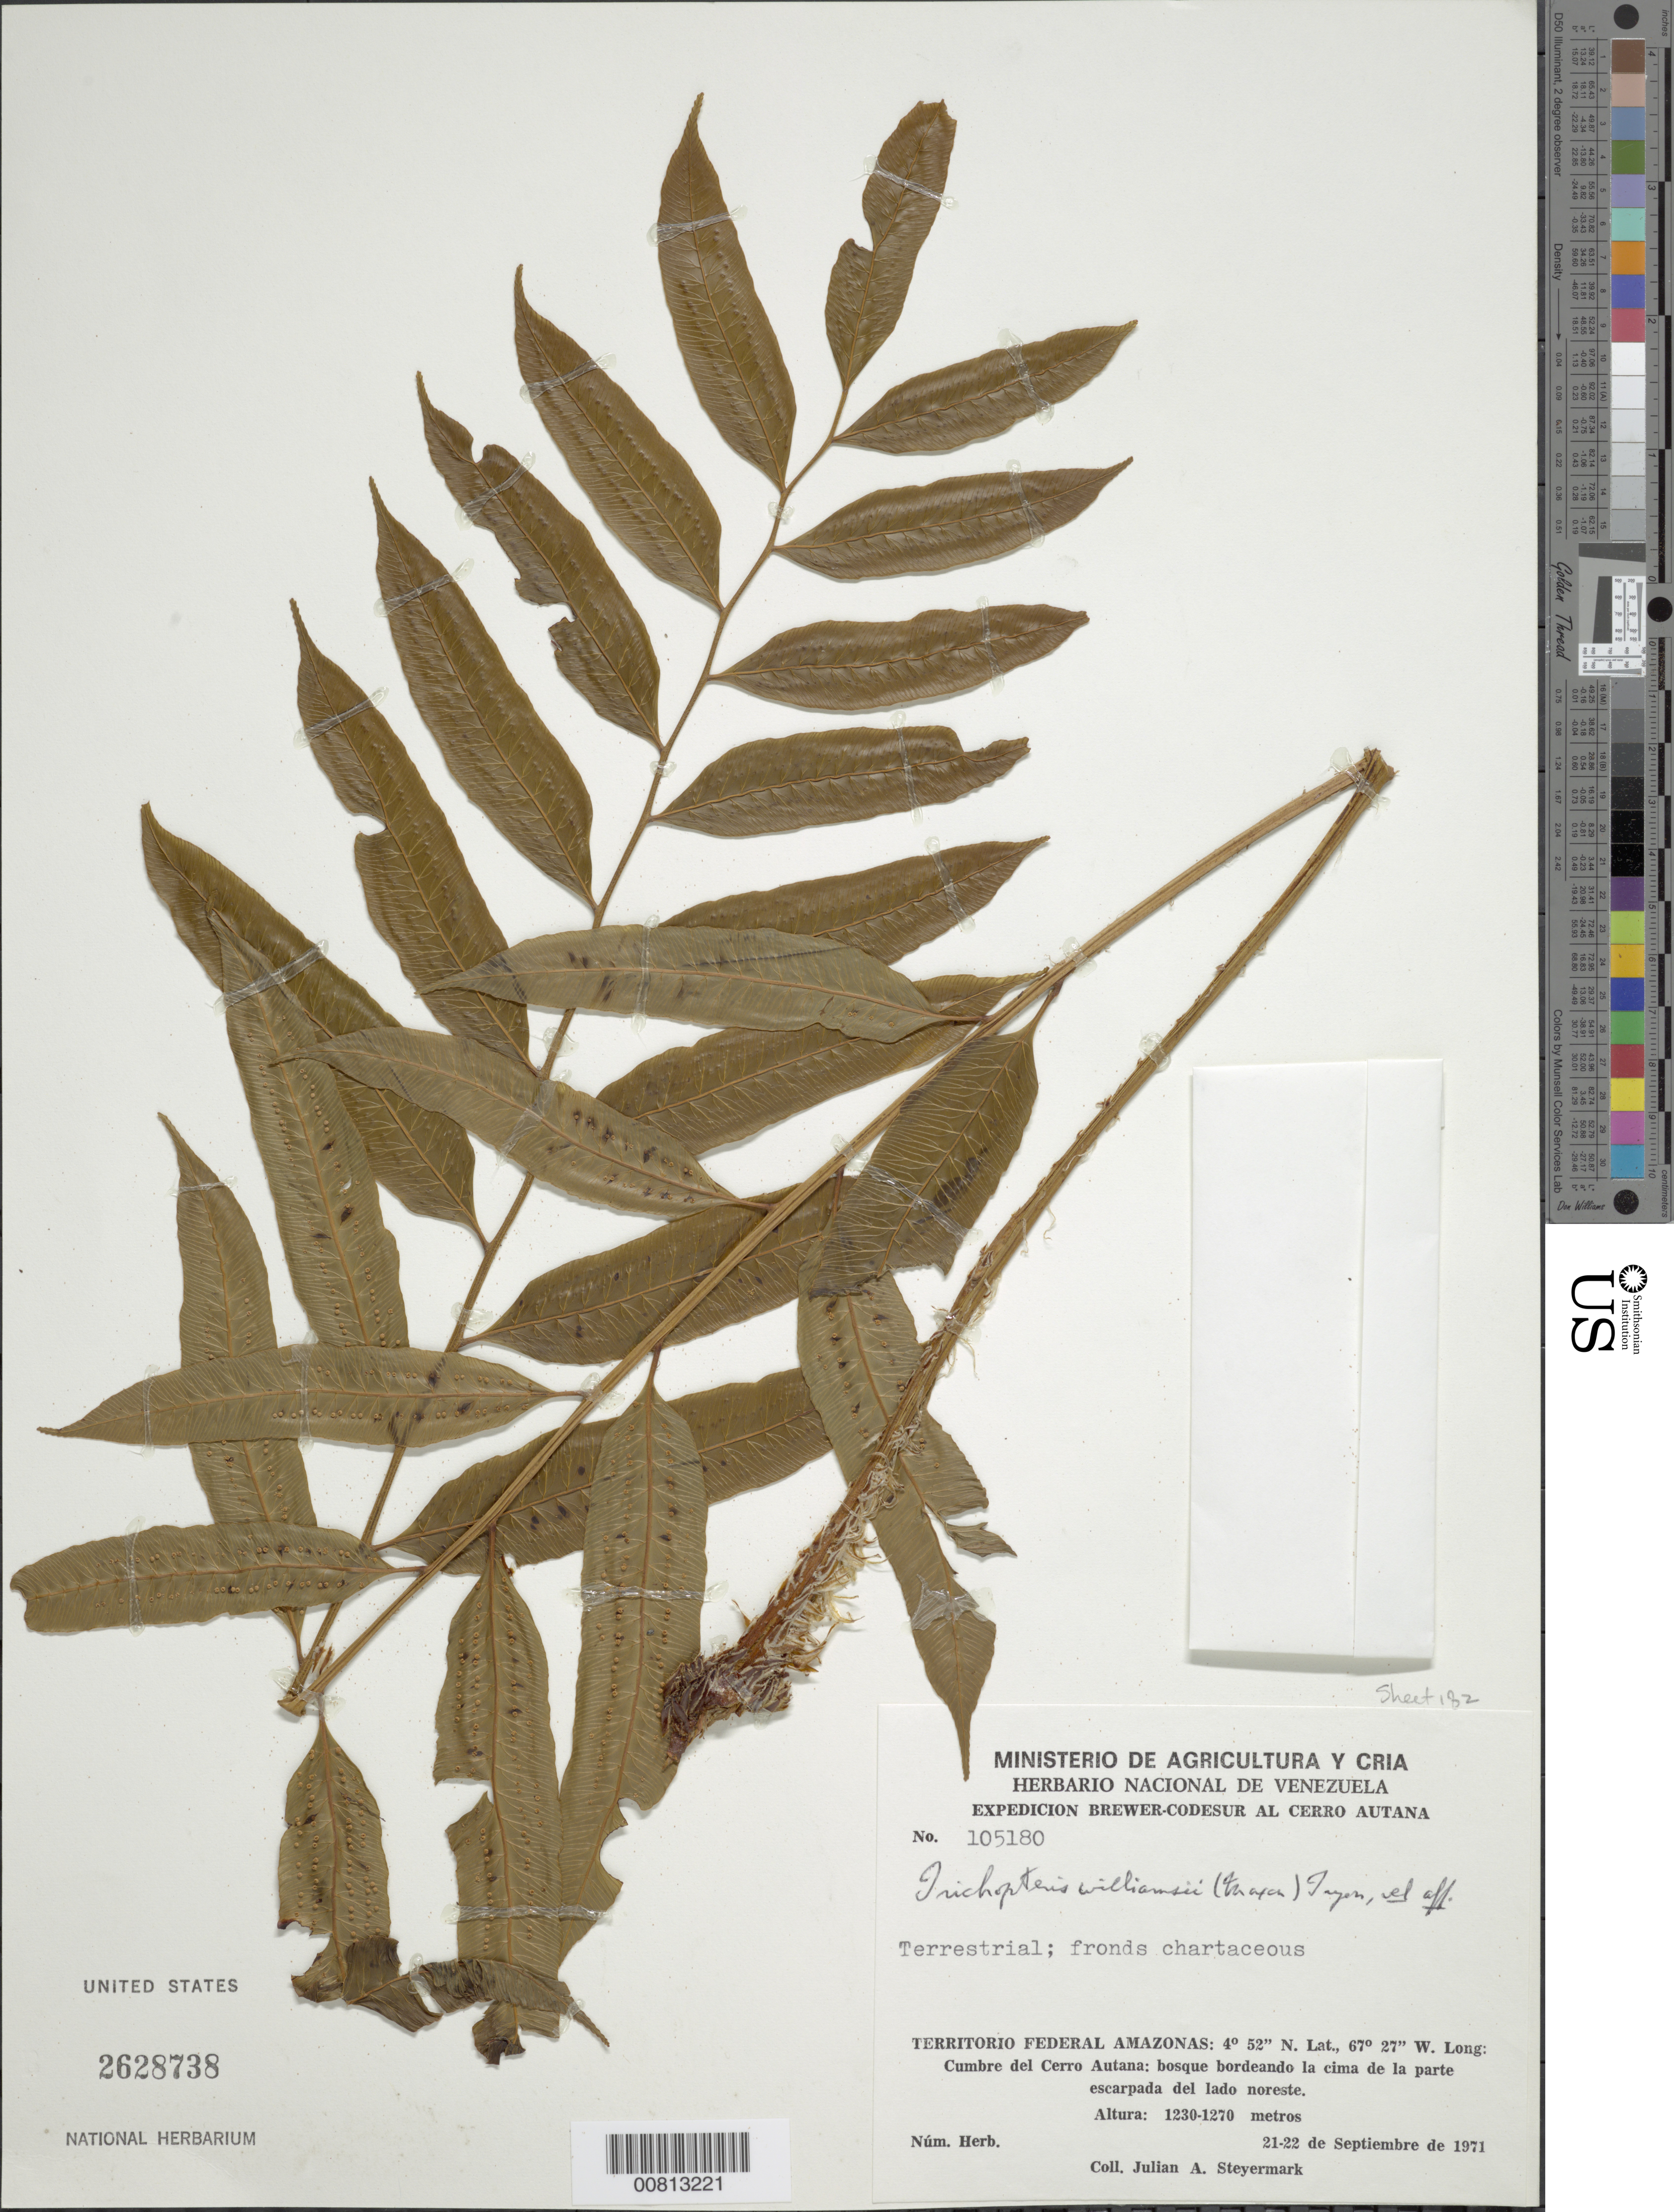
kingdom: Plantae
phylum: Tracheophyta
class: Polypodiopsida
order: Cyatheales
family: Cyatheaceae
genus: Cyathea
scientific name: Cyathea williamsii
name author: (Maxon) Domin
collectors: J. Steyermark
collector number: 105180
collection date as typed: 21-Sep-71 to 22-Sep-71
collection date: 1971-09-21/1971-09-22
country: Venezuela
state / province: Amazonas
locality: Cerro Autana, cumbre, de la parte escarpada del lado NE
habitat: Bosque bordeando la cima de la parte escarpada del lado noreste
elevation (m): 1230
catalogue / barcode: US 2628738